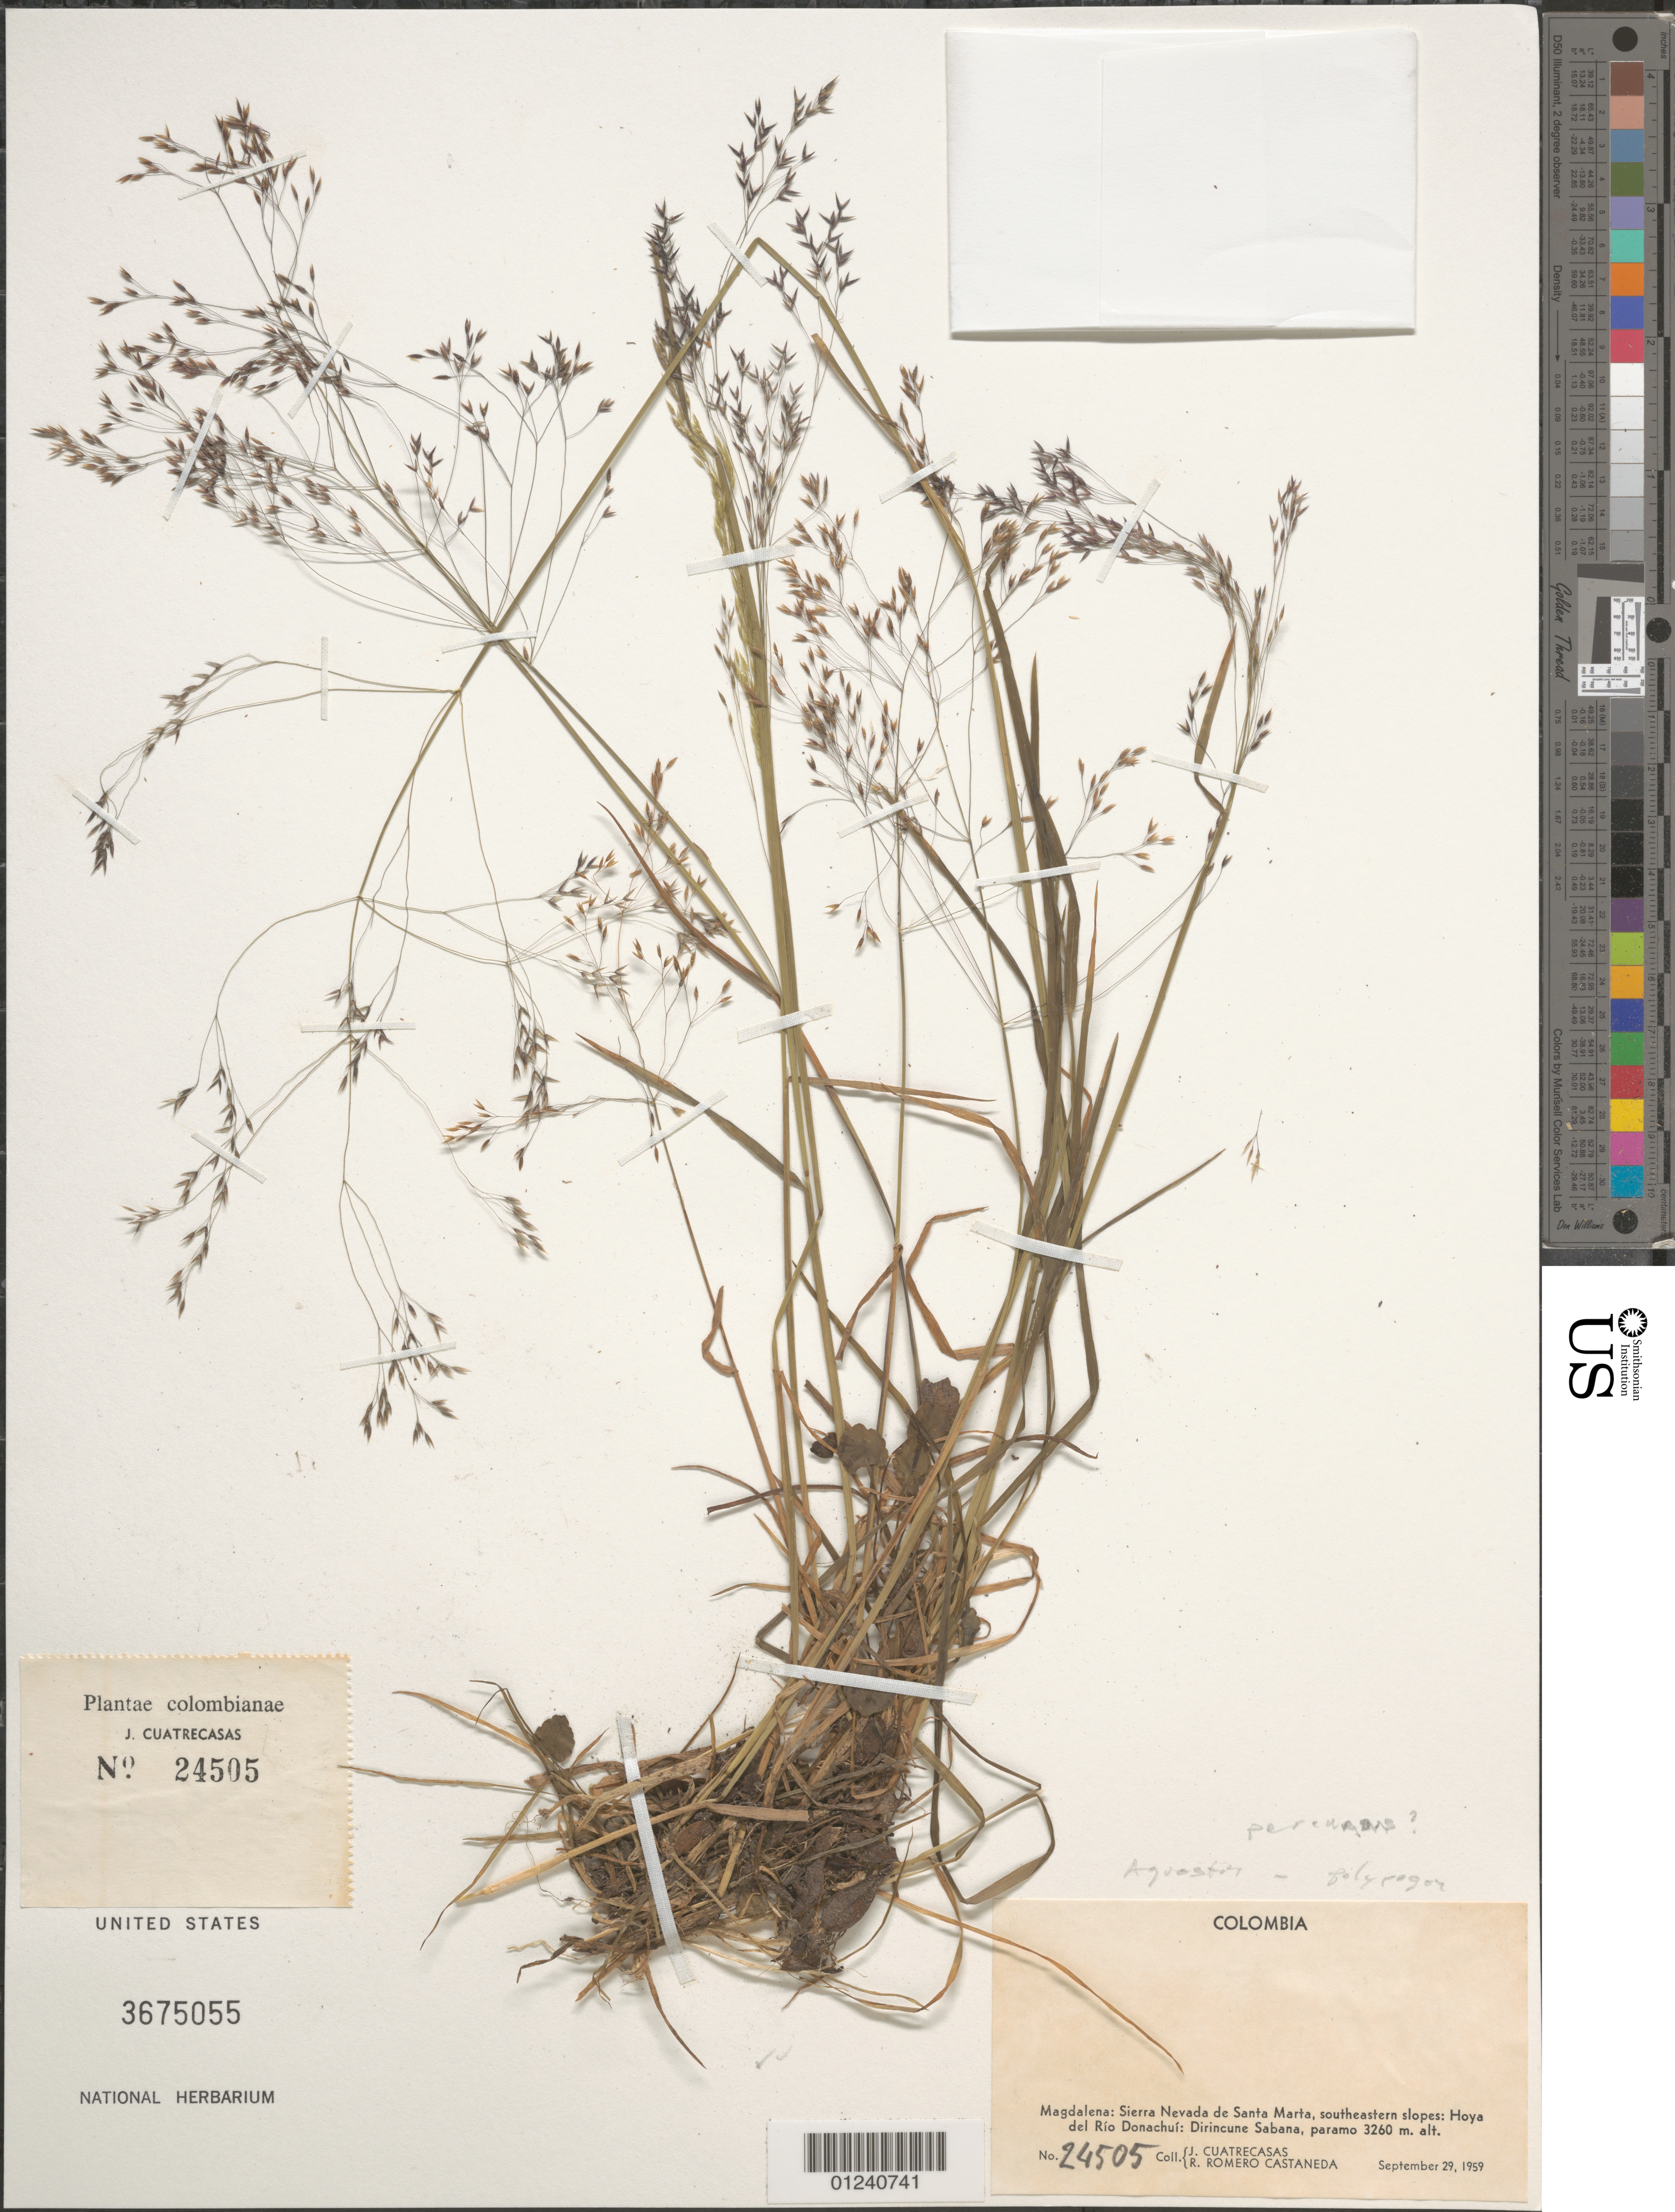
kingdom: Plantae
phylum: Tracheophyta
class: Liliopsida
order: Poales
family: Poaceae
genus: Agrostis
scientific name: Agrostis sp.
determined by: Soreng, Robert J., Research Associate (BOT), Smithsonian Institution - National Museum of Natural History (UNITED STATES)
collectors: J. Cuatrecasas & R. Romero Castañeda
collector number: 24505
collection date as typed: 29 Sep 1959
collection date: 1959-09-29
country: Colombia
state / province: Magdalena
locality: Sierra Nevada de Santa Marta, southeastern slopes: Hoya de Río Donachuí: Dirincune Sabana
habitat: paramo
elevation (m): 3260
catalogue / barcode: US 3675055